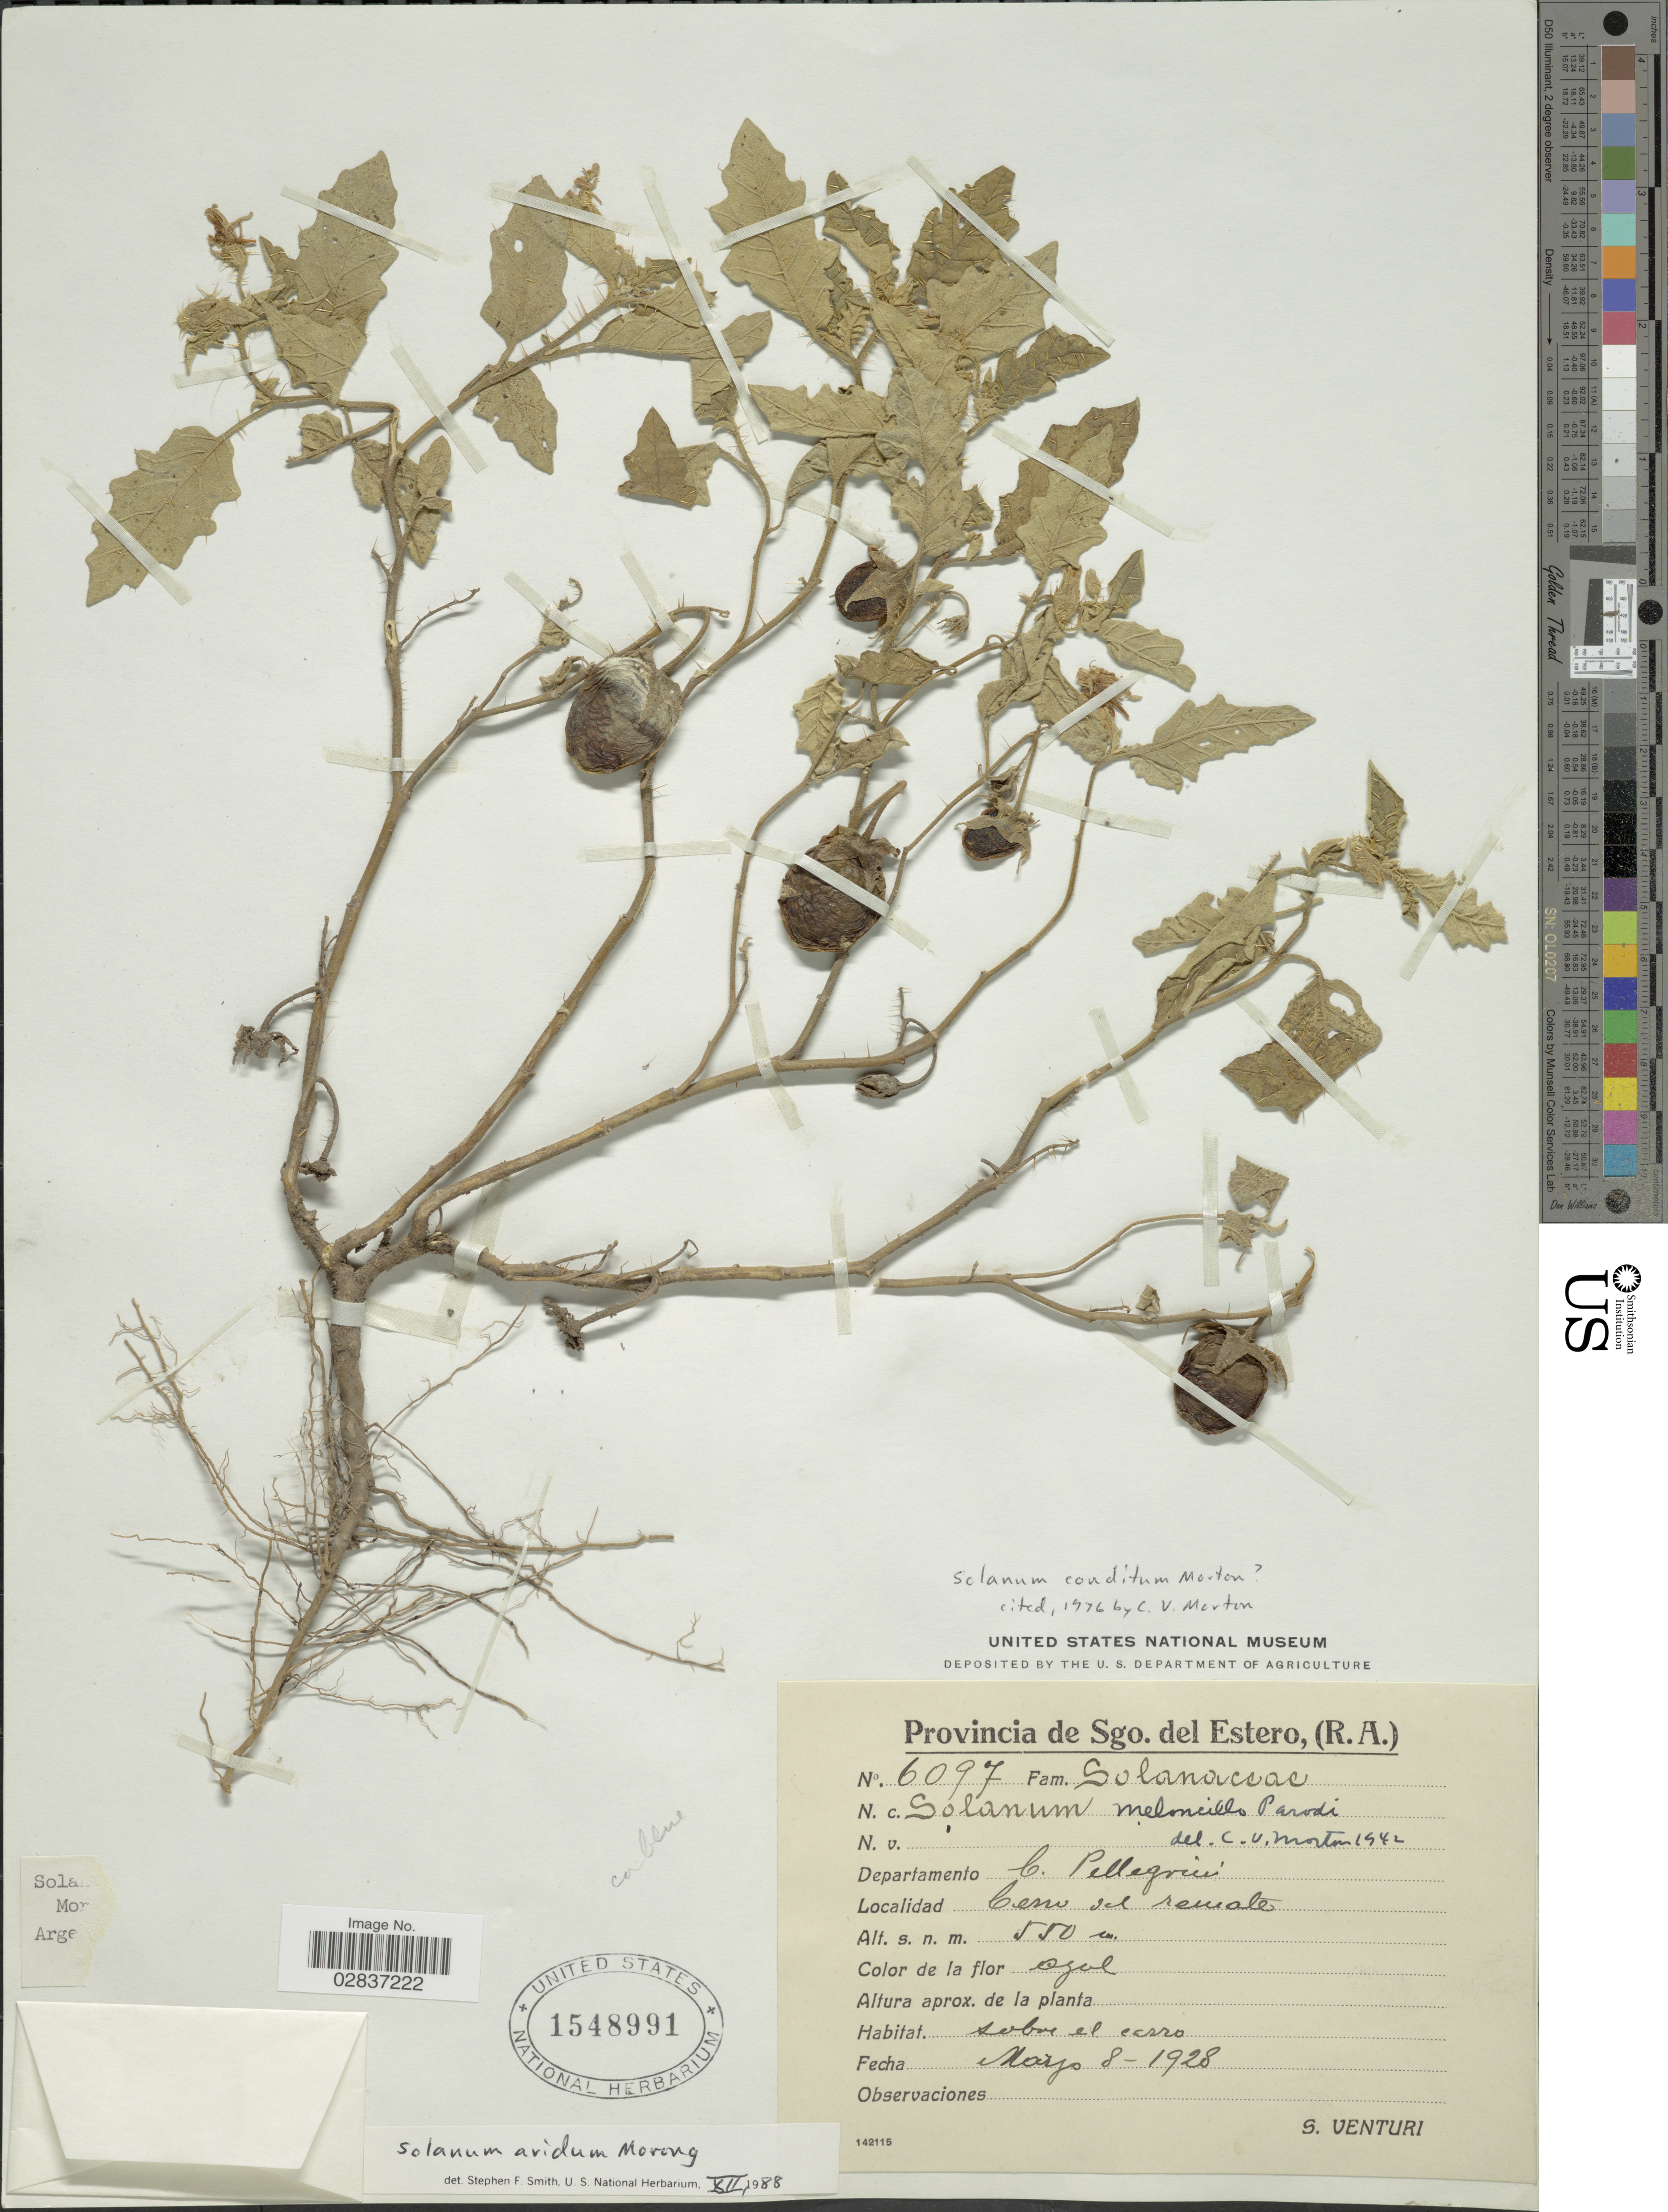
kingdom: Plantae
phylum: Tracheophyta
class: Magnoliopsida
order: Solanales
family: Solanaceae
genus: Solanum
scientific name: Solanum aridum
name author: Morong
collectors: S. Venturi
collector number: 6097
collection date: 1928-03-08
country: Argentina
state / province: Santiago del Estero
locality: Departamento C. Pellegrini, Cerro del remate.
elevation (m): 550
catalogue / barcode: US 1548991